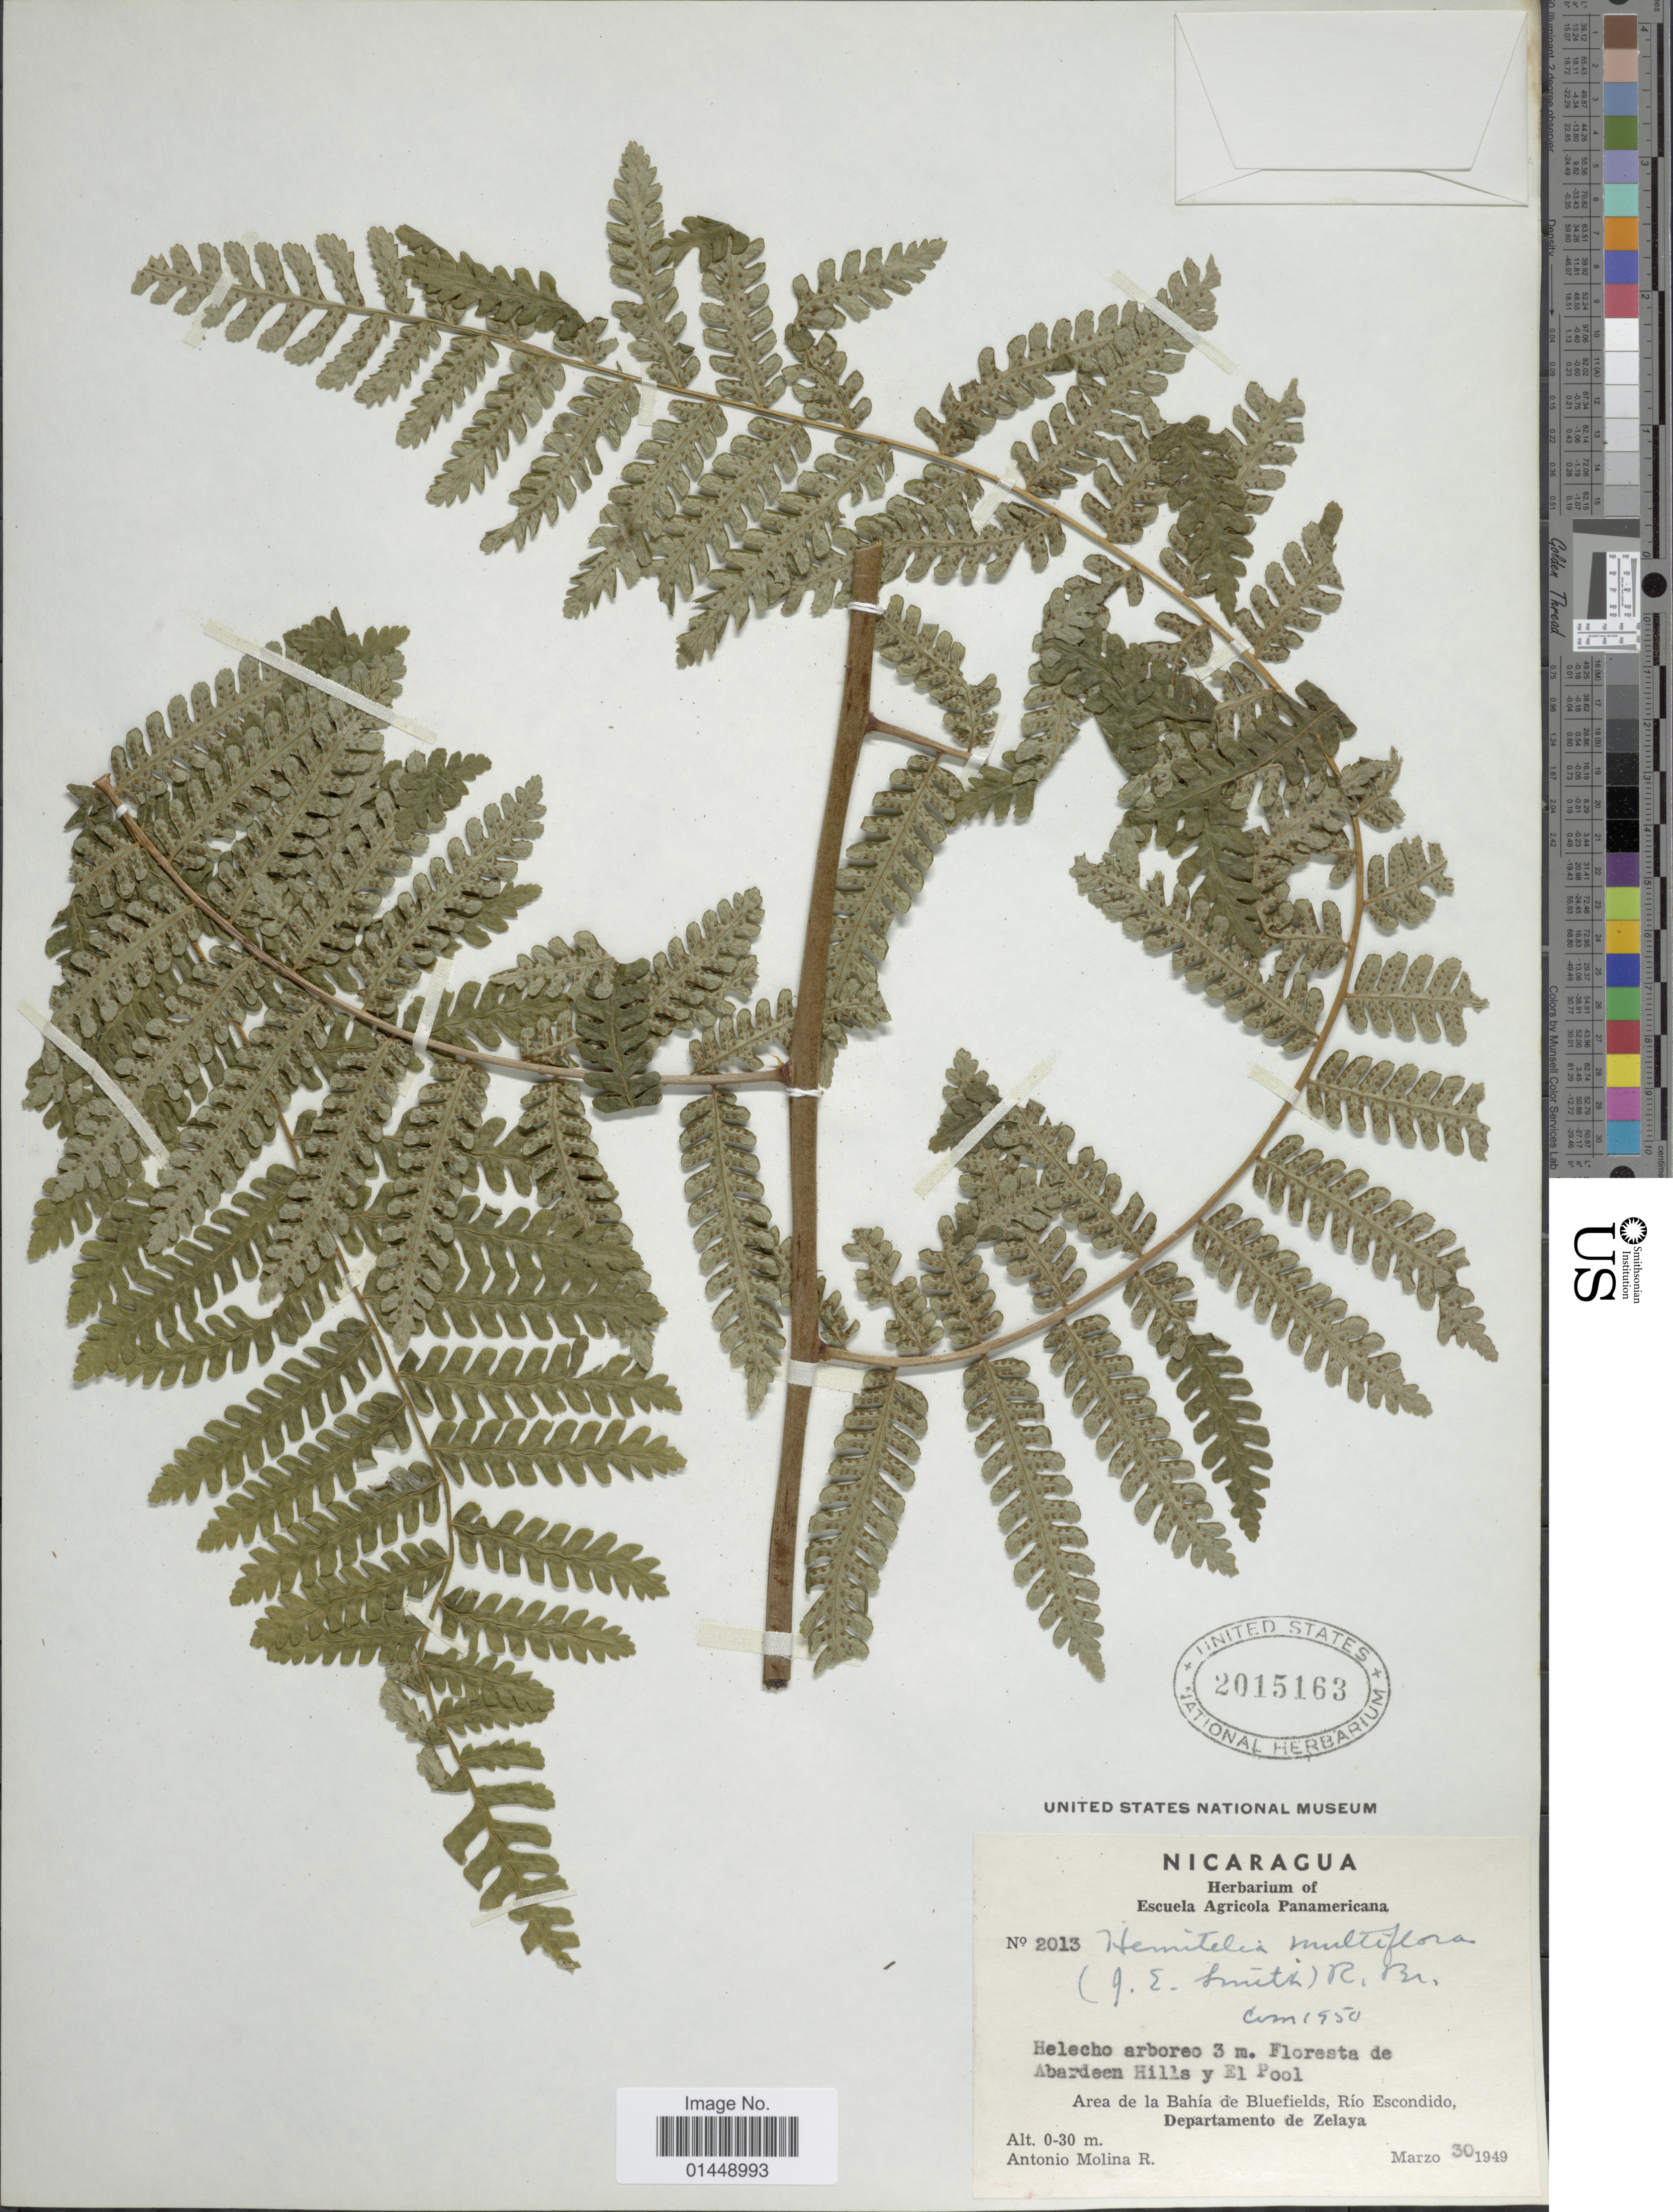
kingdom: Plantae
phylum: Tracheophyta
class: Polypodiopsida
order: Cyatheales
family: Cyatheaceae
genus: Cyathea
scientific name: Cyathea multiflora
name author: Sm.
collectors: A. Molina R.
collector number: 2013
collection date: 1949-03-30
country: Nicaragua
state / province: Atlantico Sur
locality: Floresta de Abardeen Hills y El Pool. Area de la Bahía de Bluefields, Río Escondido, Departamento de Zelaya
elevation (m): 0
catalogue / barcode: US 2015163